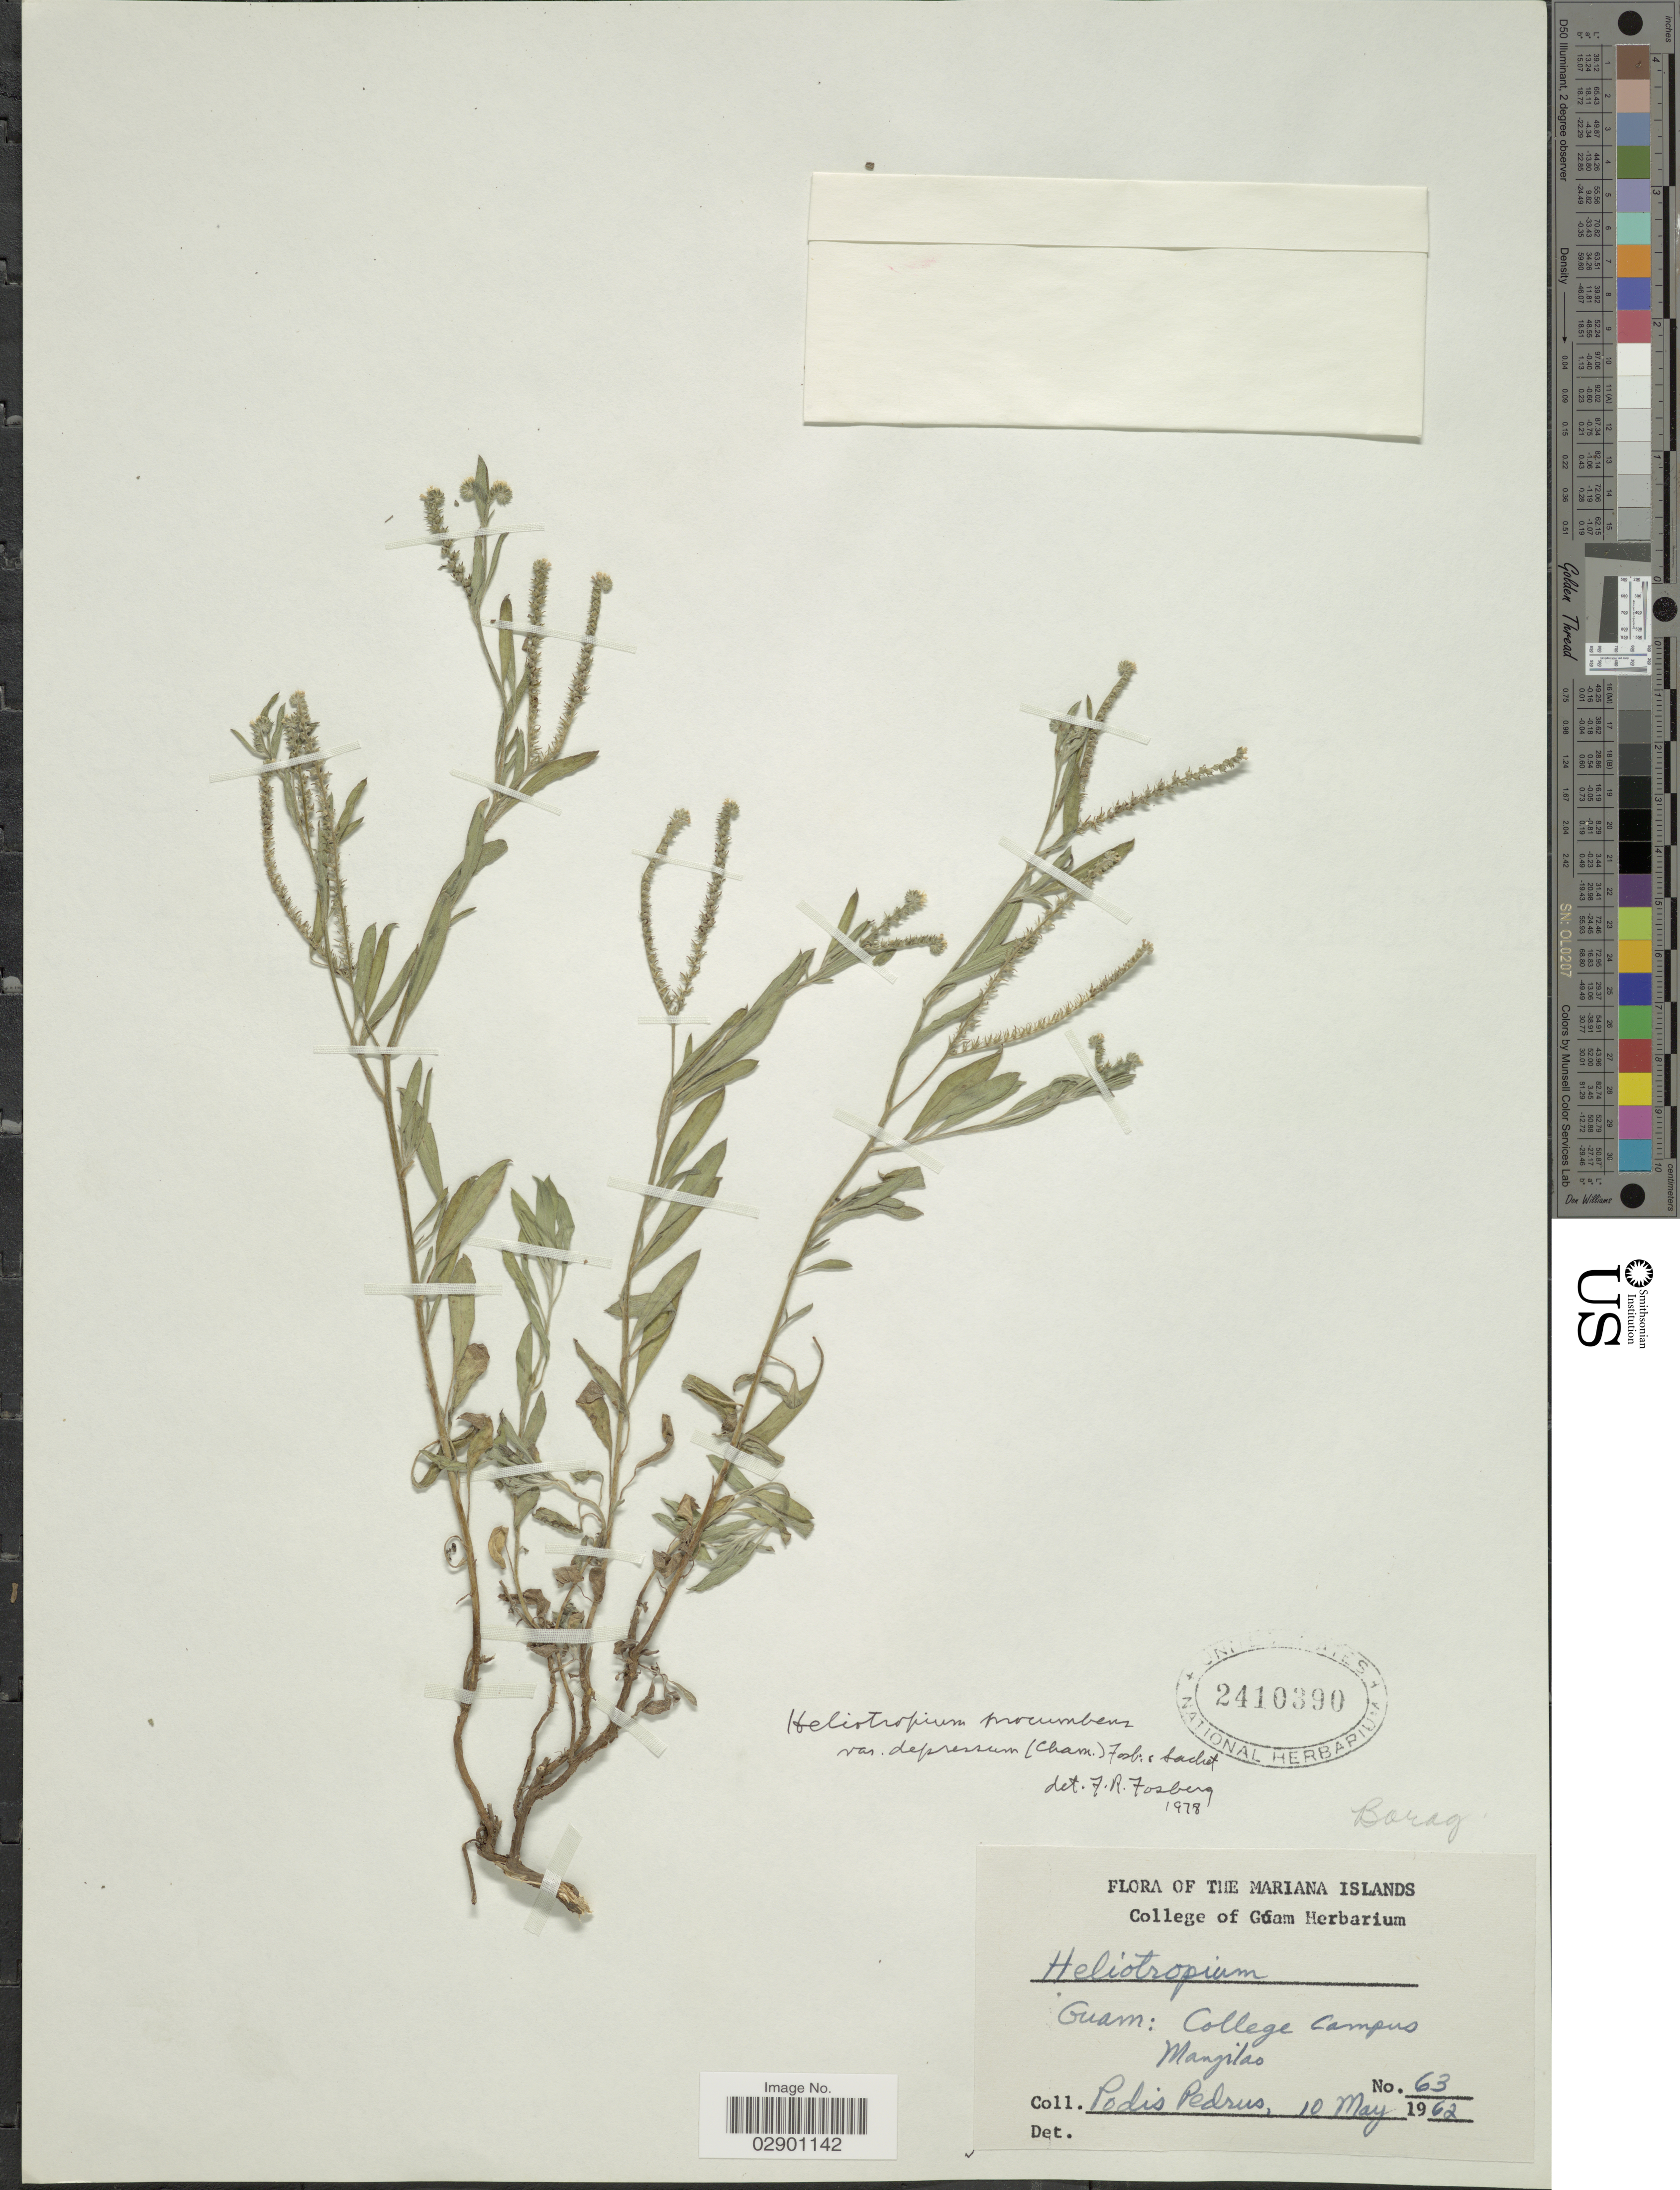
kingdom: Plantae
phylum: Tracheophyta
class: Magnoliopsida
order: Boraginales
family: Heliotropiaceae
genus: Heliotropium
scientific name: Heliotropium procumbens var. depressum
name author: (Cham.) Fosberg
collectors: P. Pedrus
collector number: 63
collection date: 1962-05-10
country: Guam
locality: Mariana Islands. College Campus Mangilao.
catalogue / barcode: US 2410390